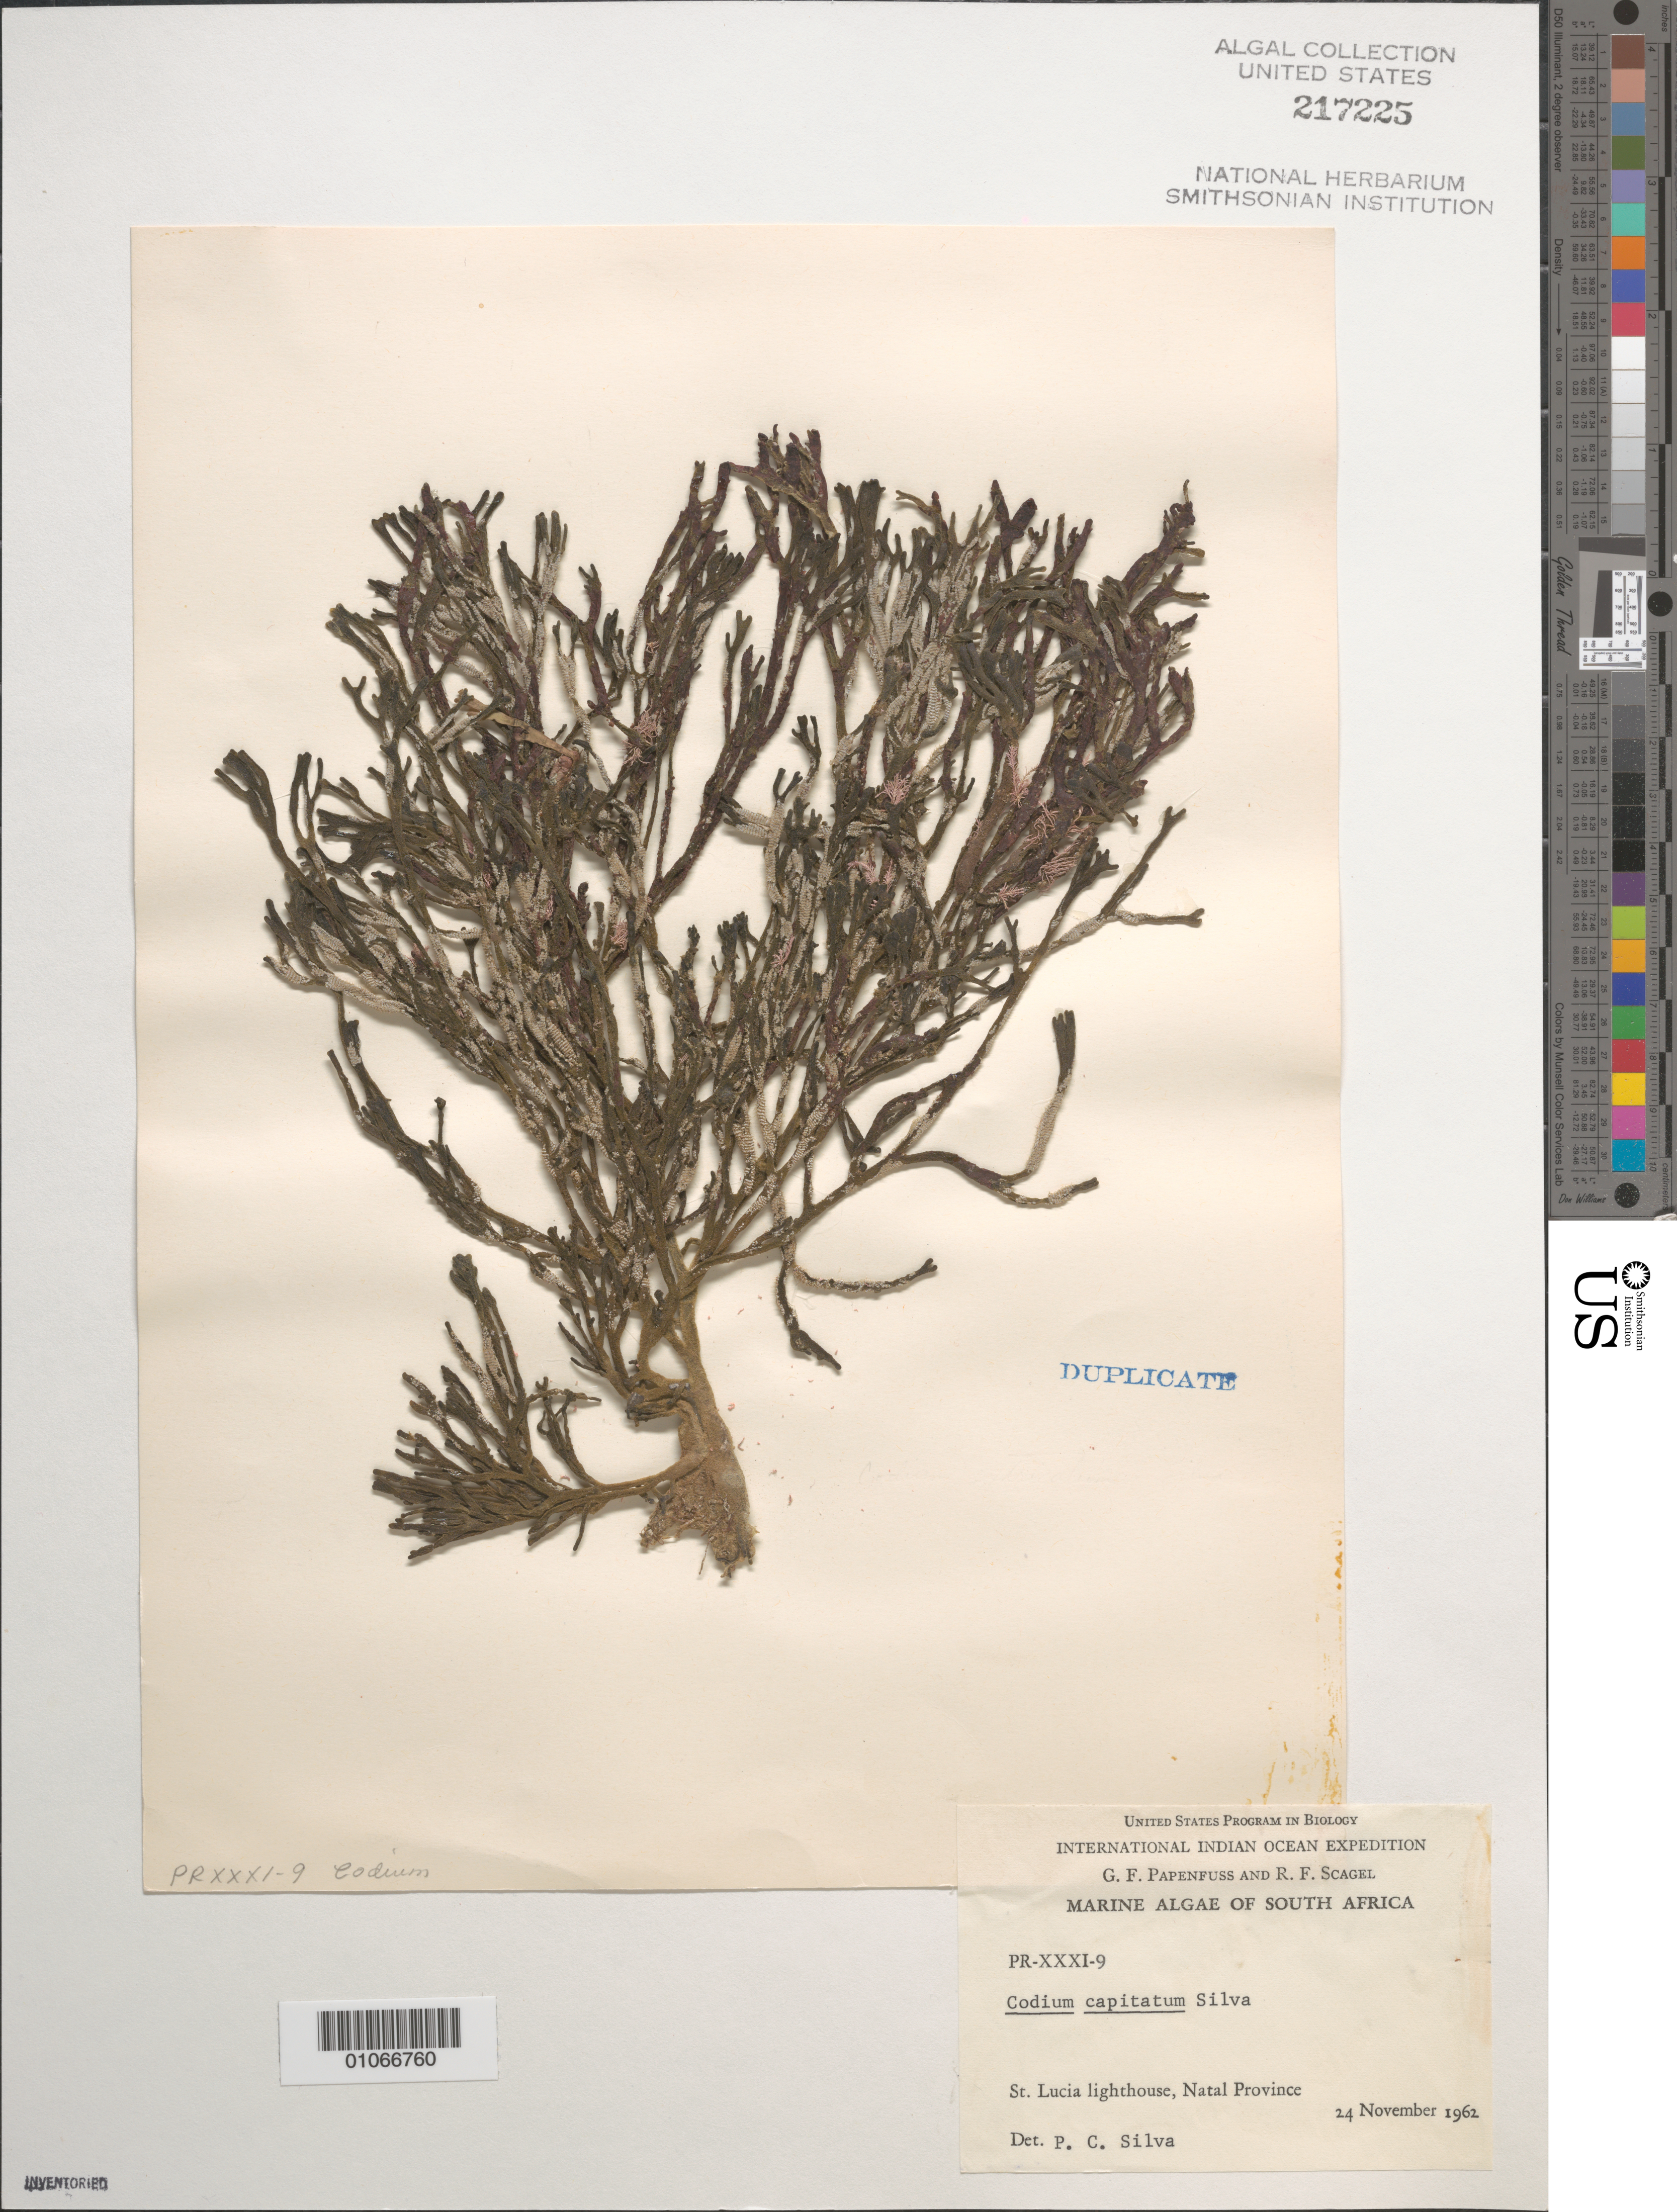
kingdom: Plantae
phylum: Chlorophyta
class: Ulvophyceae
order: Bryopsidales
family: Codiaceae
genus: Codium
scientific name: Codium capitatum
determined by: Silva, P. C.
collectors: G. Papenfuss & R. F. Scagel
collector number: PR-XXXI-9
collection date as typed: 24 Nov 1962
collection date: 1962-11-24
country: South Africa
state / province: KwaZulu-Natal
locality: St. Lucia lighthouse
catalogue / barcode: US 217225